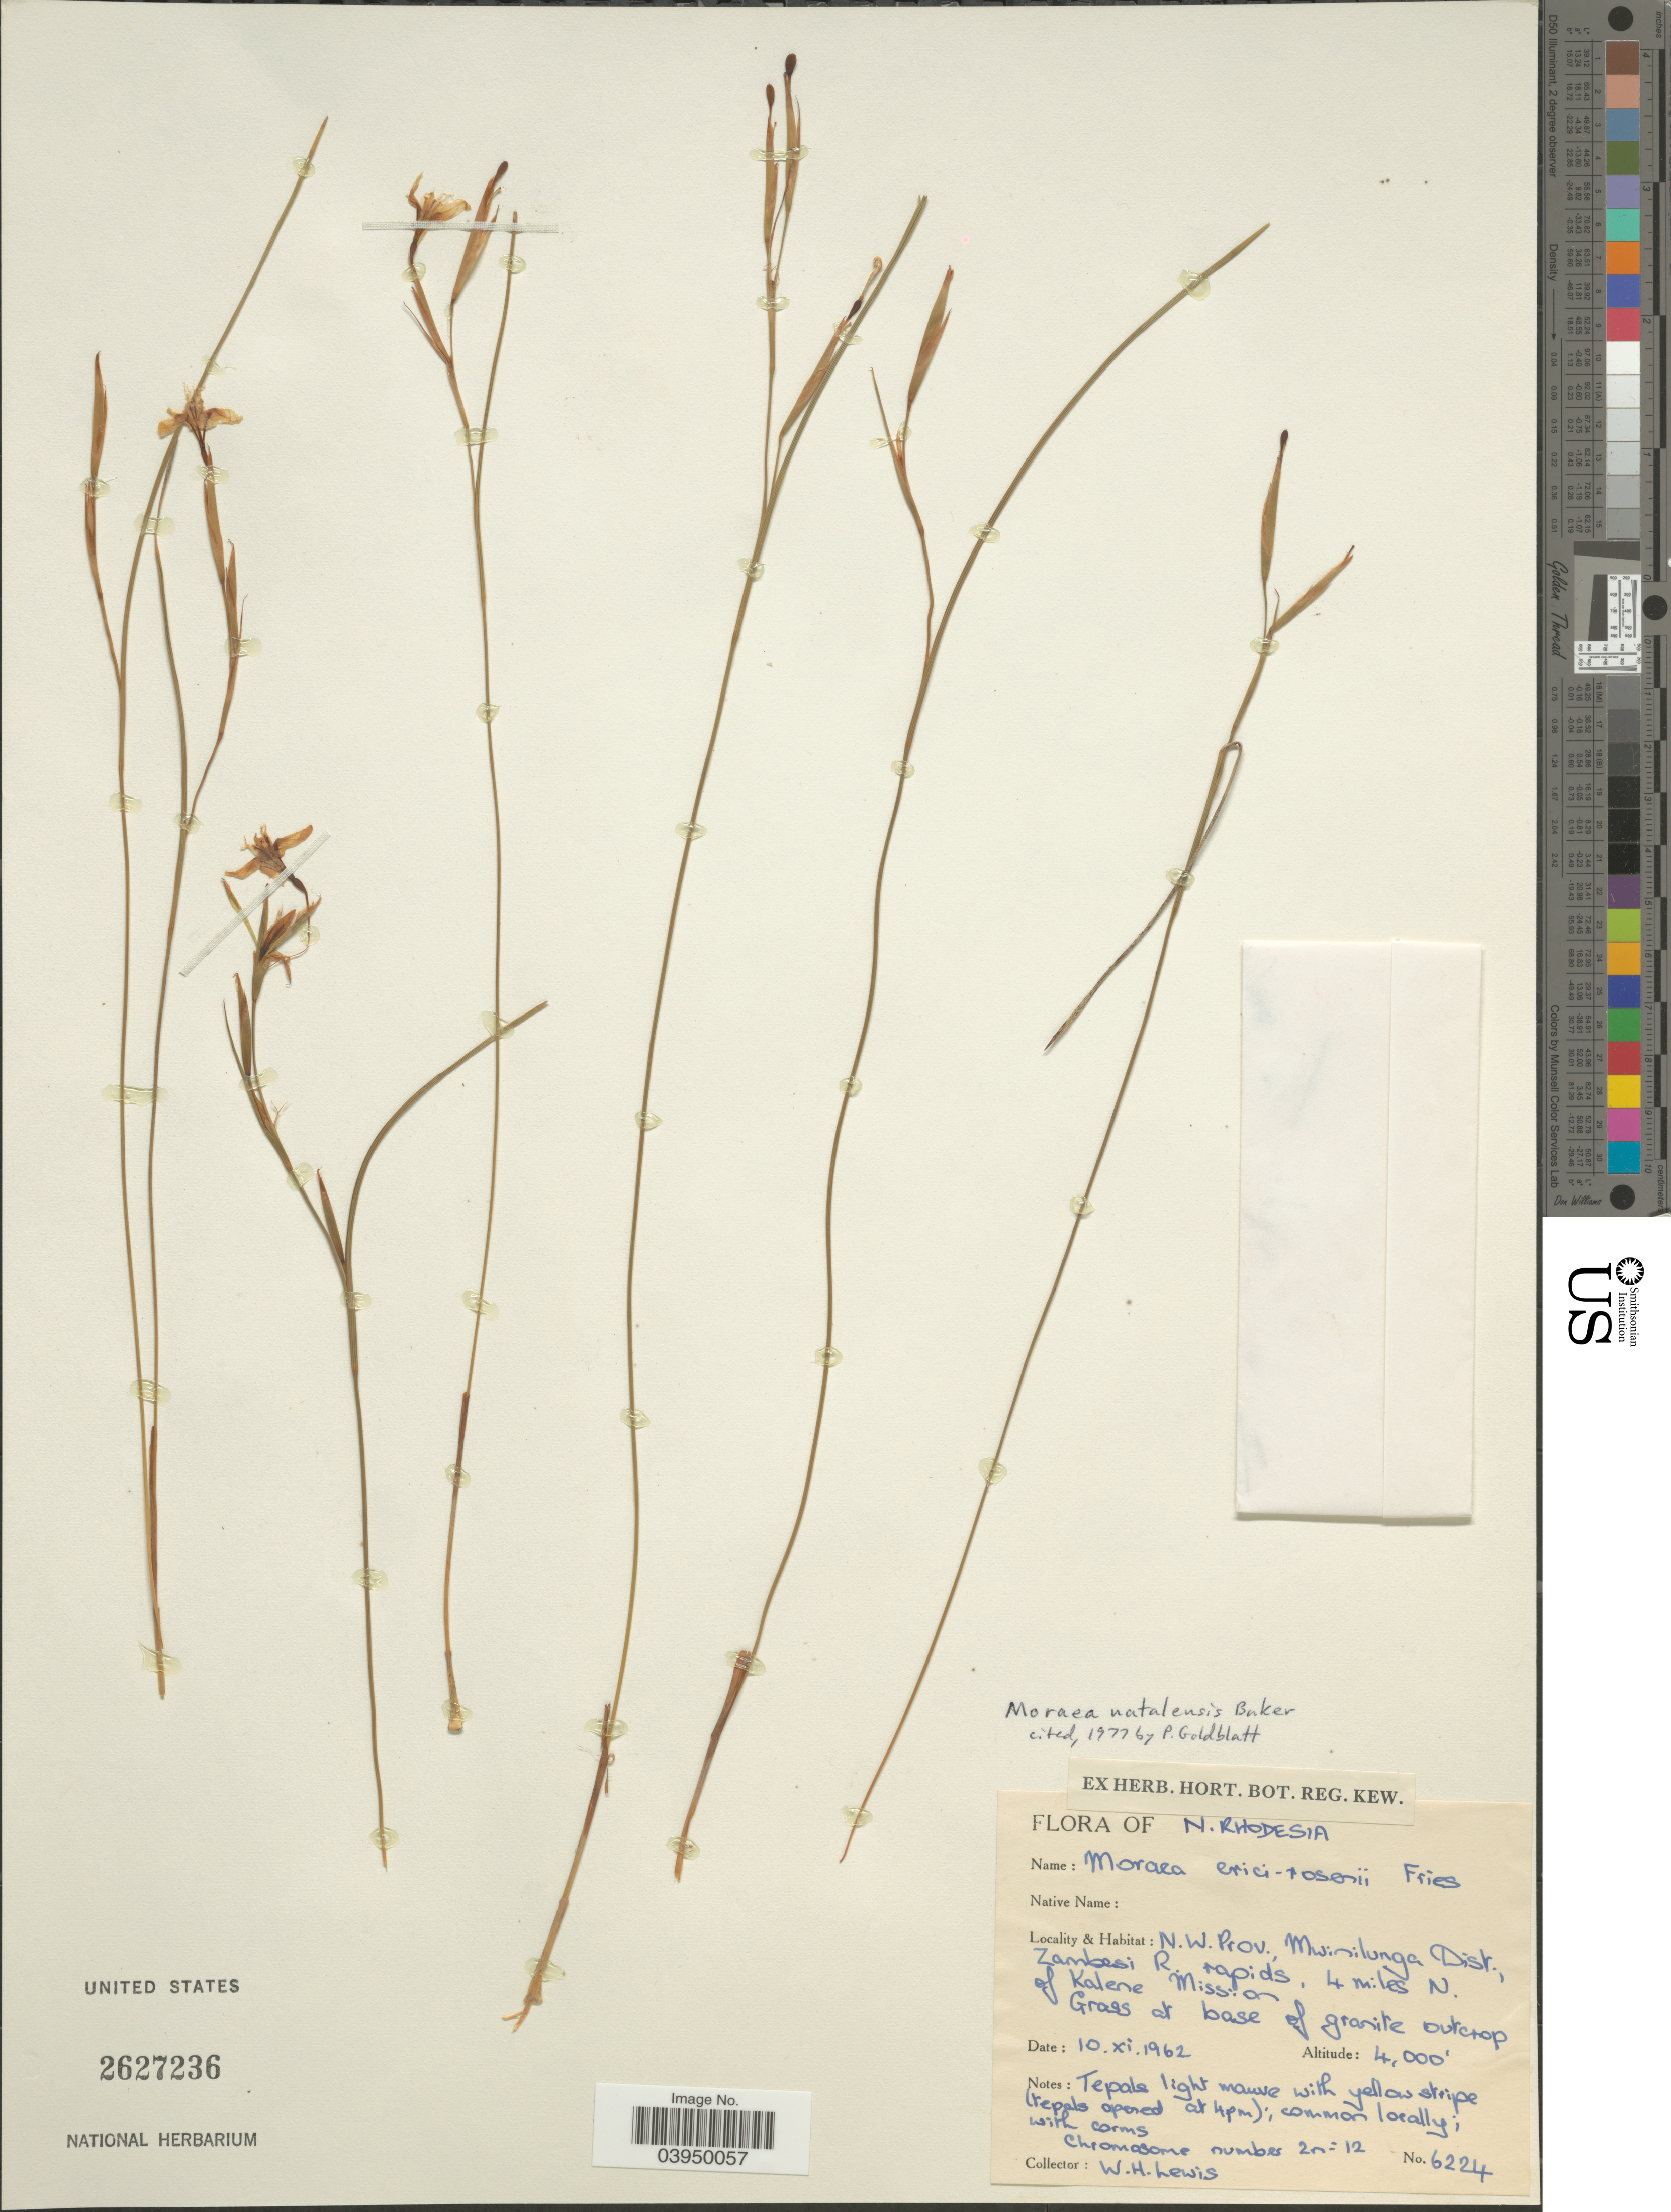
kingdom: Plantae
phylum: Tracheophyta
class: Liliopsida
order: Asparagales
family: Iridaceae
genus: Moraea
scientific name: Moraea natalensis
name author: Baker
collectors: W. H. Lewis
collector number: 6224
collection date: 1962-11-10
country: Zambia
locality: N. Rhodesia. N.W. Prov. Mwinilunga Distr., Zambesi R. rapids, 4 miles N. of Kalene Mission. Grass at base of granite outcrop.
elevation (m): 1219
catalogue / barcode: US 2627236